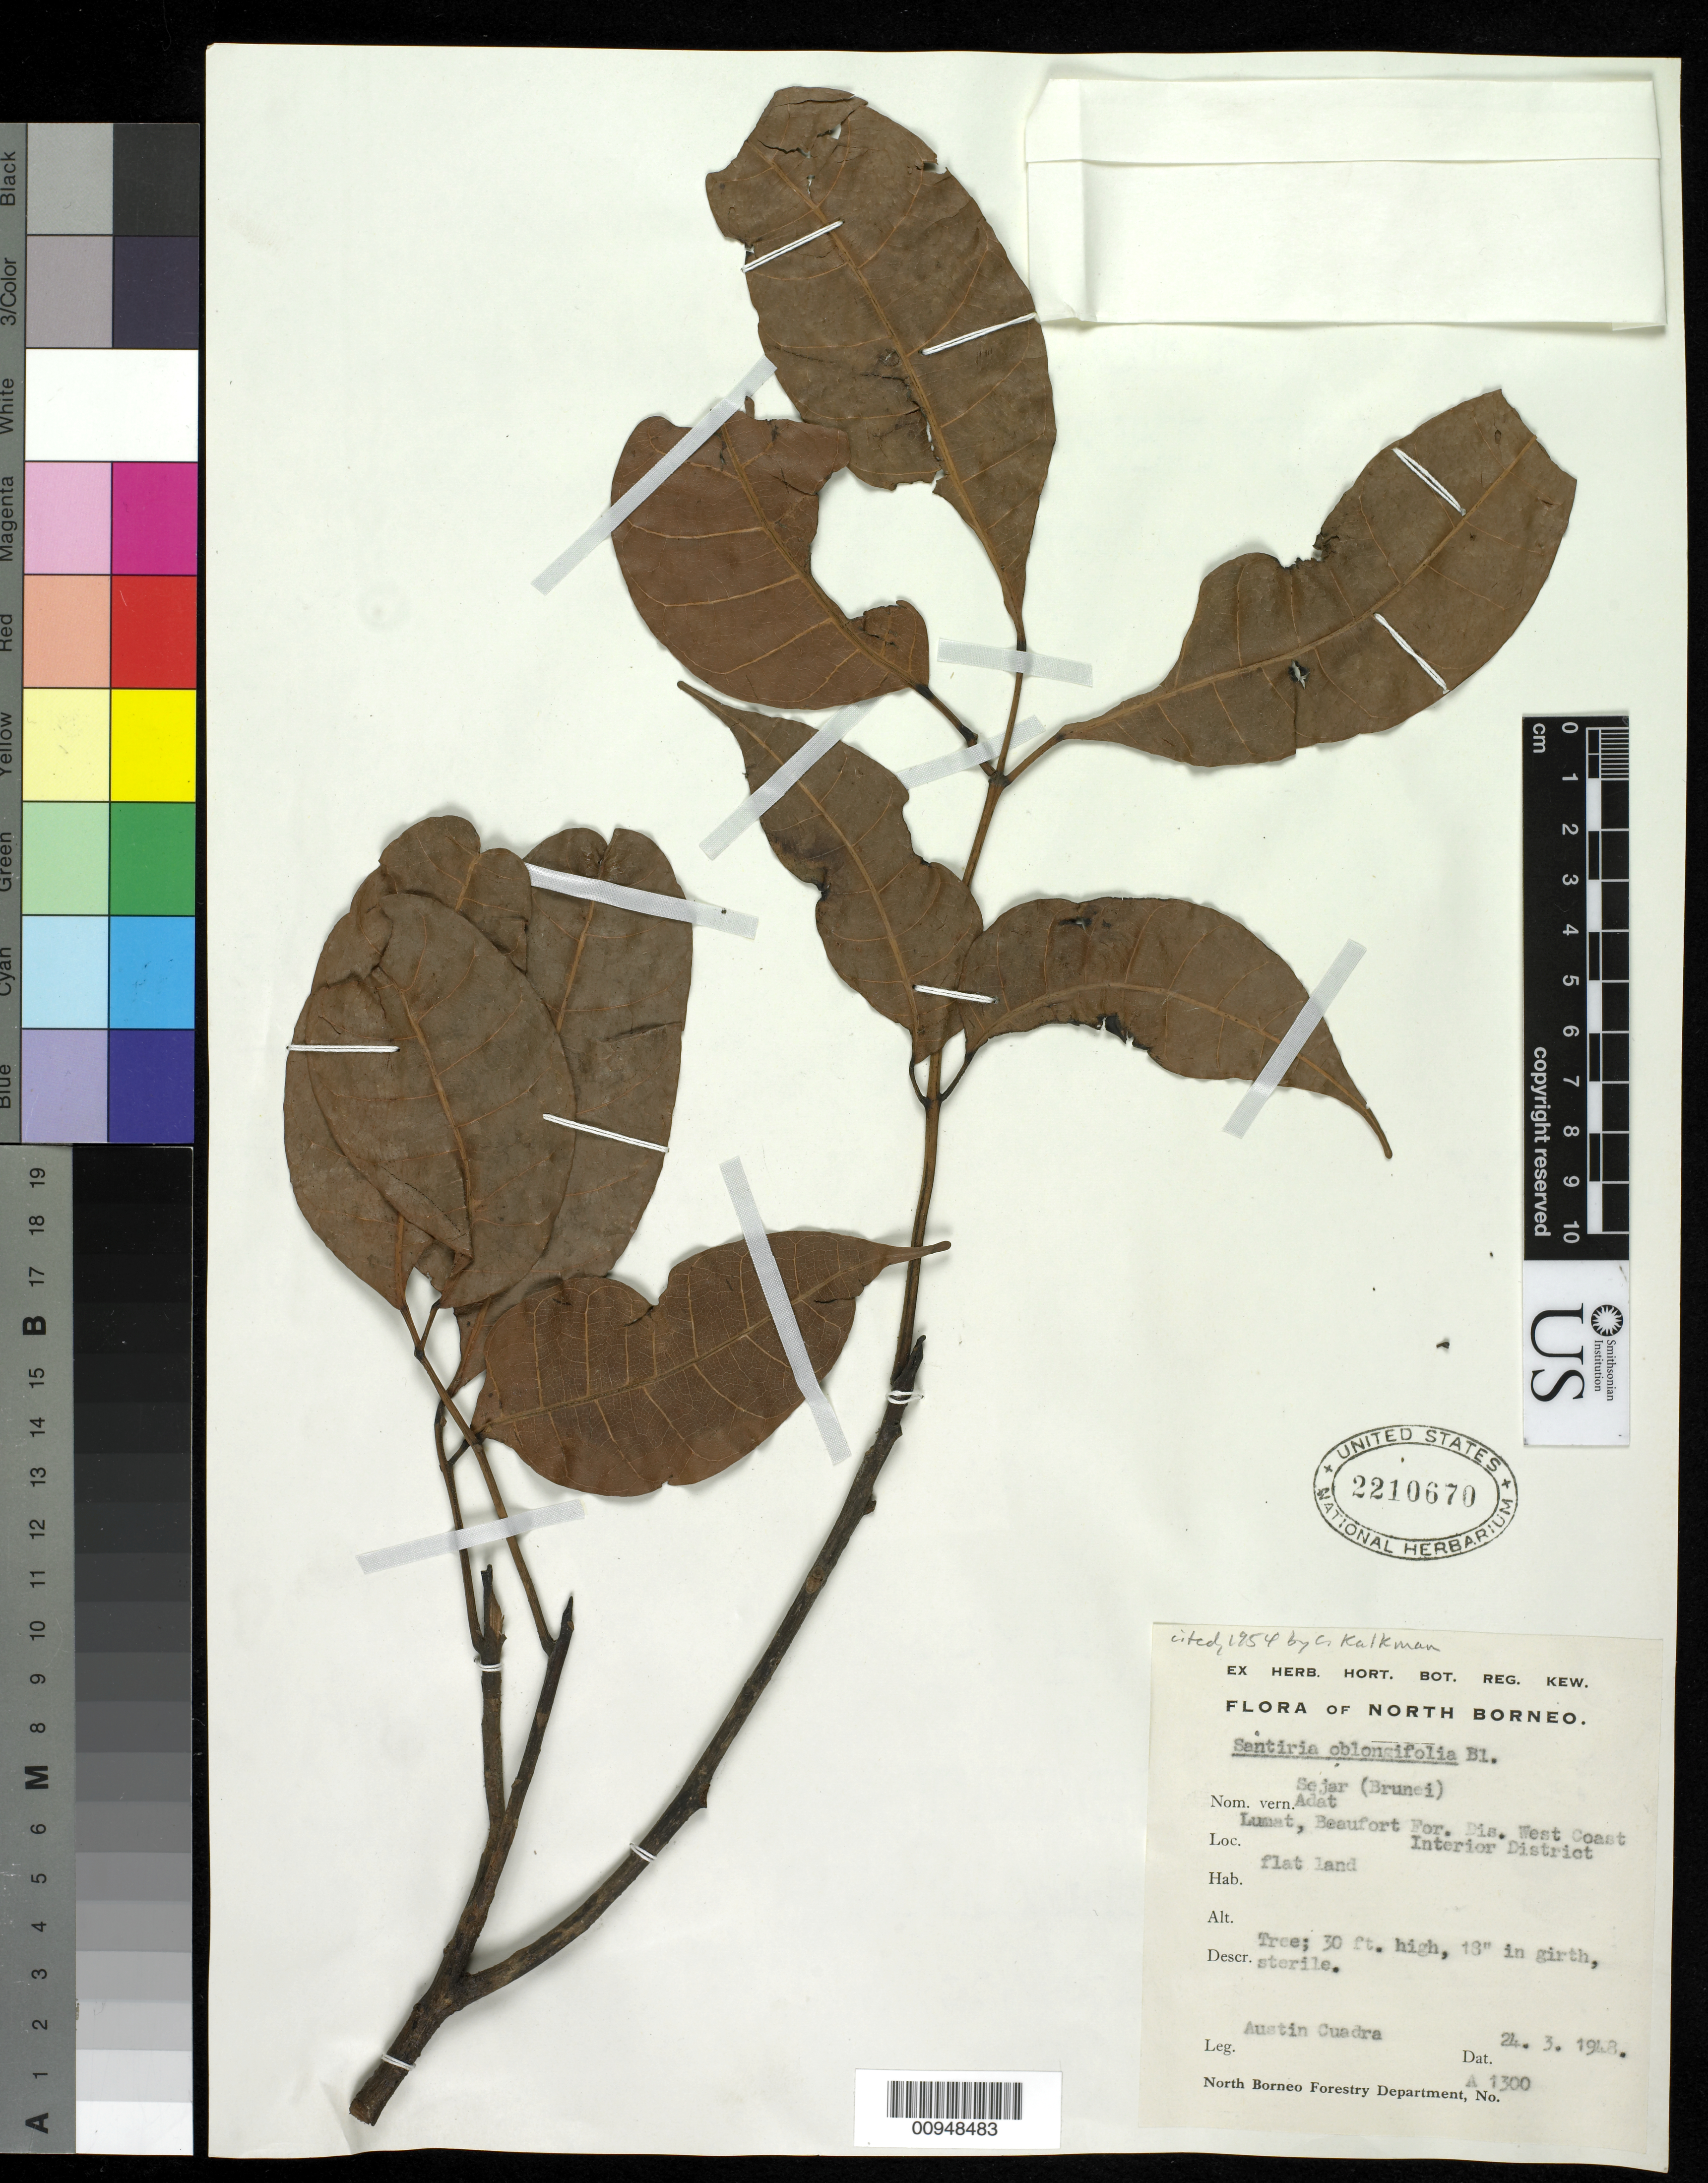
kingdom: Plantae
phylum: Tracheophyta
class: Magnoliopsida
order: Sapindales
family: Burseraceae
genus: Santiria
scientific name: Santiria oblongifolia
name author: Blume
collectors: A. Cuadra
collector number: A 1300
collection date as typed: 24 Mar 1948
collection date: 1948-03-24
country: Malaysia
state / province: Sabah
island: Borneo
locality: Lumat, Beaufort For. Dis. West Coast Interior District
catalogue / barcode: US 2210670